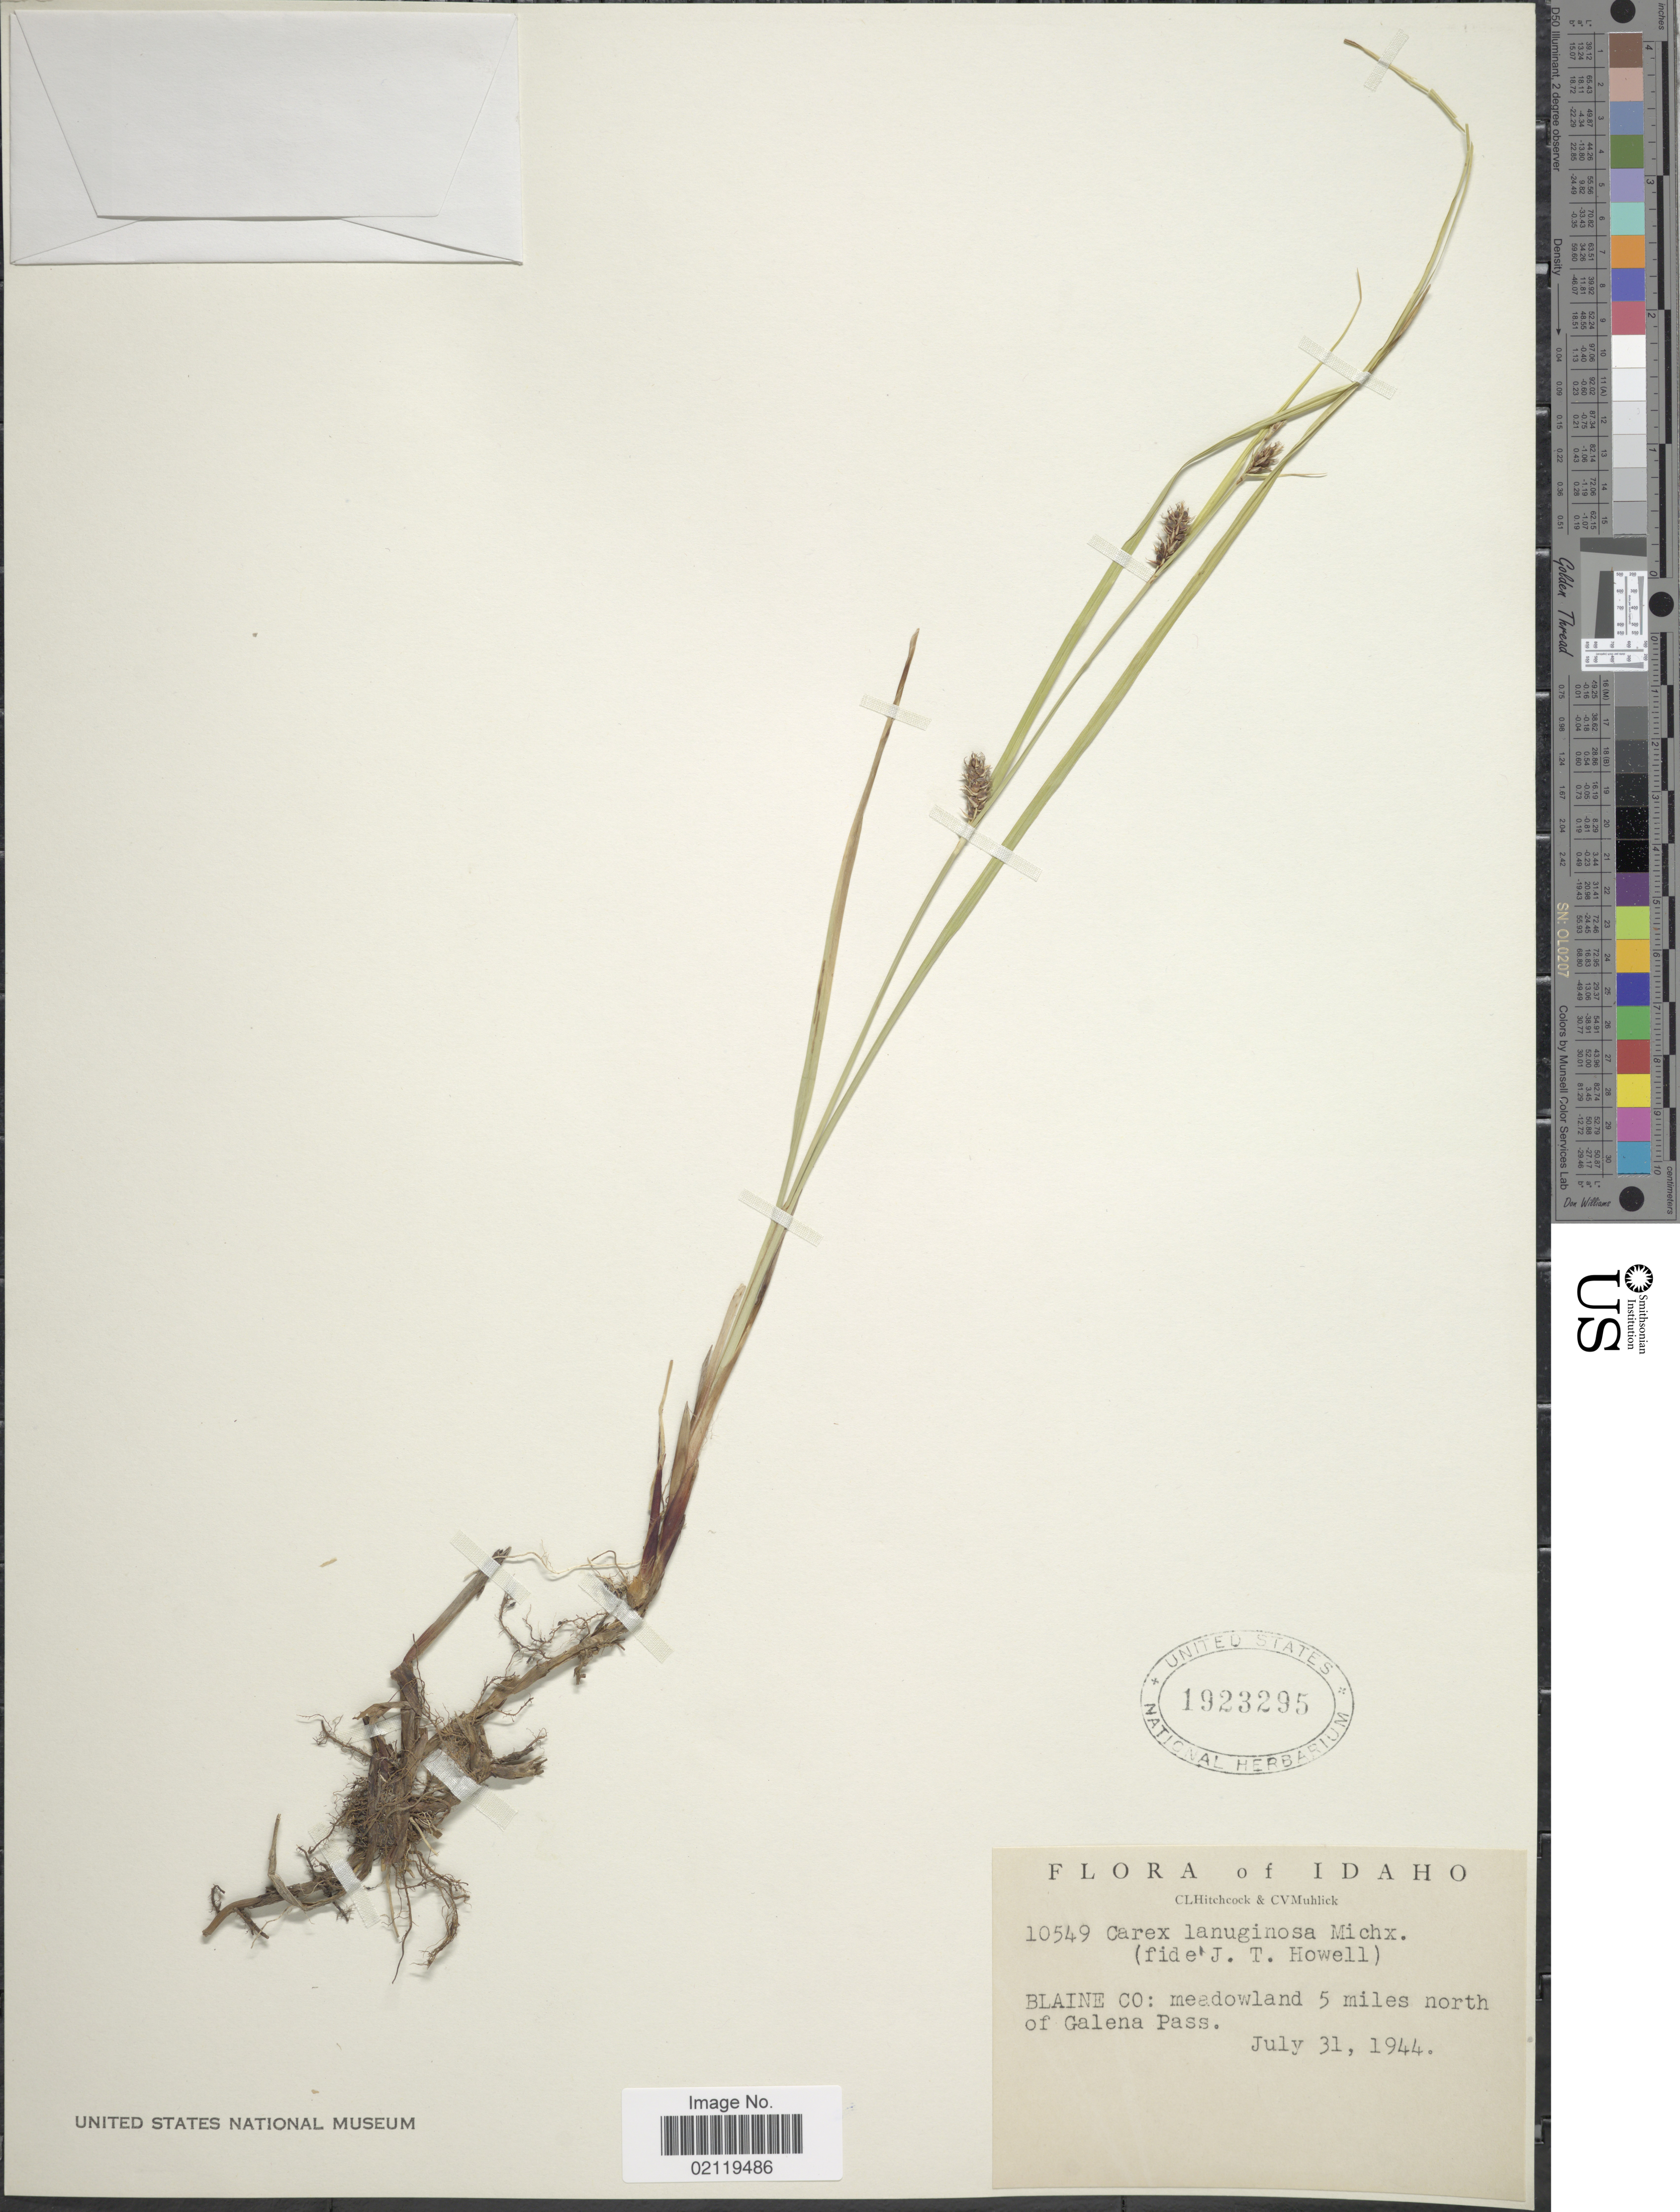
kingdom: Plantae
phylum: Tracheophyta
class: Liliopsida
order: Poales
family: Cyperaceae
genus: Carex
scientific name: Carex pellita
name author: Muhl. ex Willd.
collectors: C. L. Hitchcock & C. V. Muhlick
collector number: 10549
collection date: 1944-07-31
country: United States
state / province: Idaho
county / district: Blaine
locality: meadowland 5 miles north of Galena Pass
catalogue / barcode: US 1923295